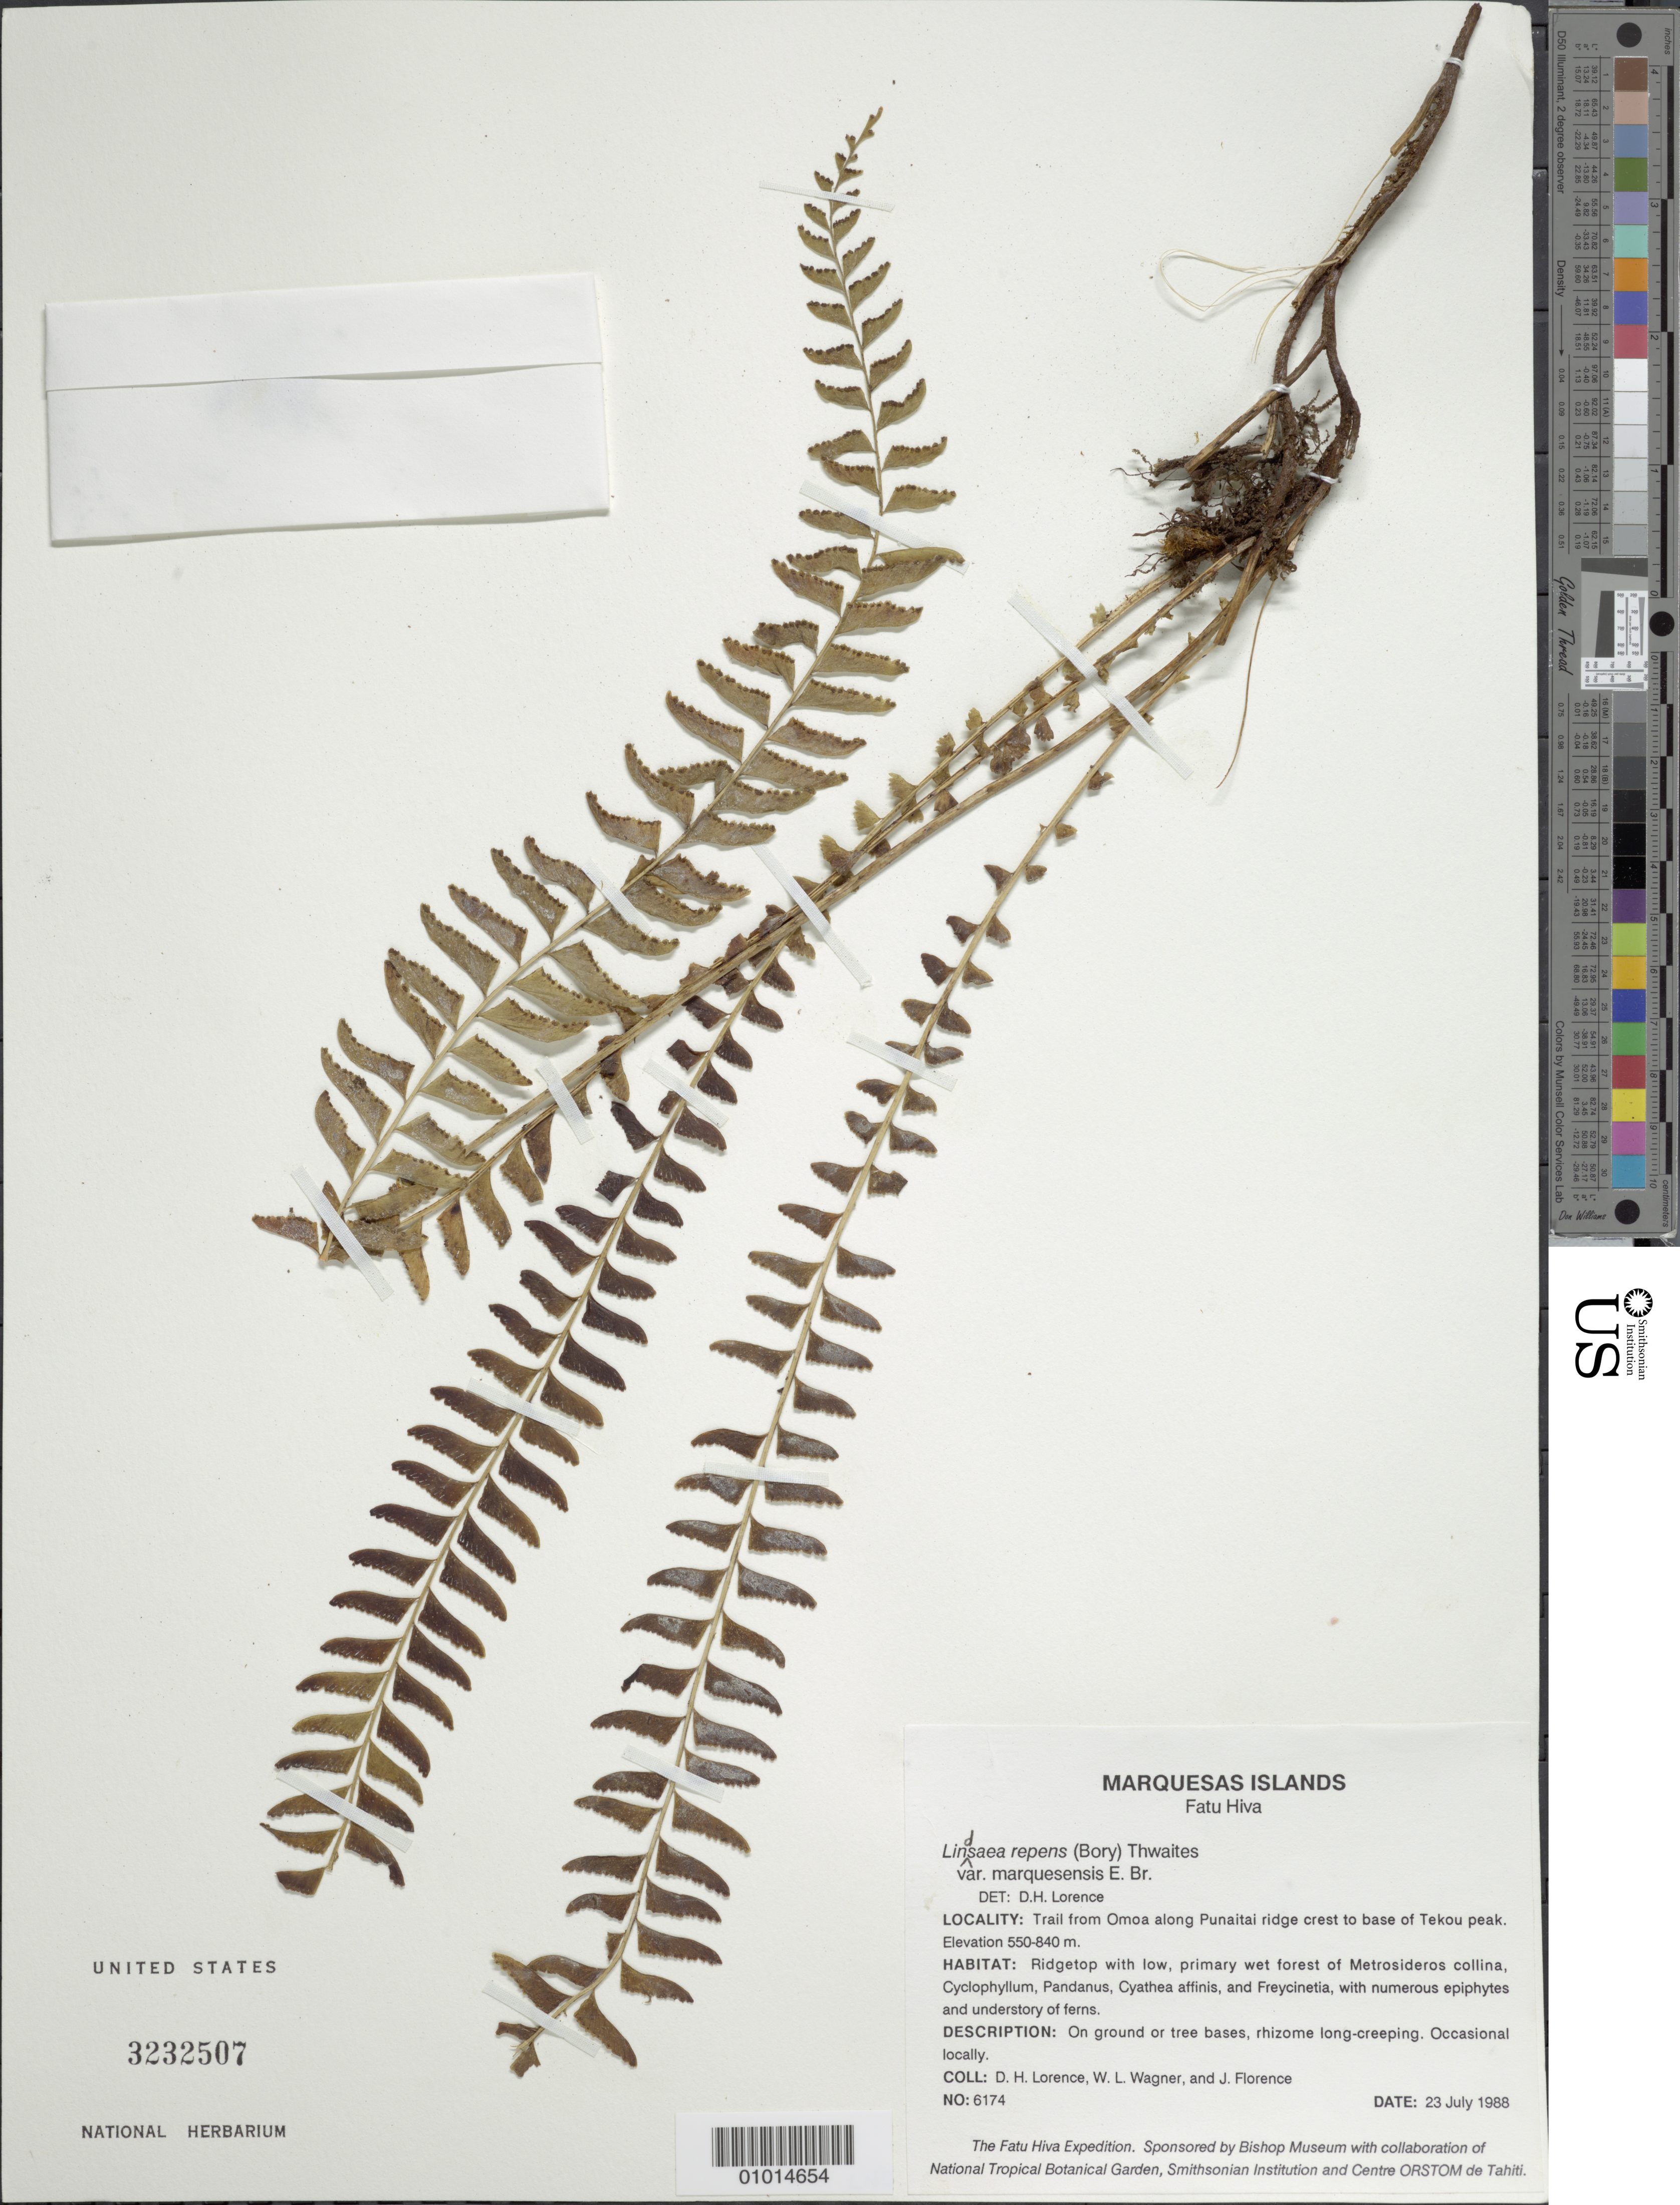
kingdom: Plantae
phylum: Tracheophyta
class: Polypodiopsida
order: Polypodiales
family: Lindsaeaceae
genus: Lindsaea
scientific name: Lindsaea repens var. marquesensis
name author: E.D. Br.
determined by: Wood, Kenneth R.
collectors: D. Lorence, W. L. Wagner & J. Florence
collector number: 6174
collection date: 1988-07-23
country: French Polynesia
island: Fatu Hiva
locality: Trail from 'Omo'a along Punaitai ridge crest to base of Tekou peak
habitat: Ridgetop with low, primary wet forest; occasional locally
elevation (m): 550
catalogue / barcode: US 3232507